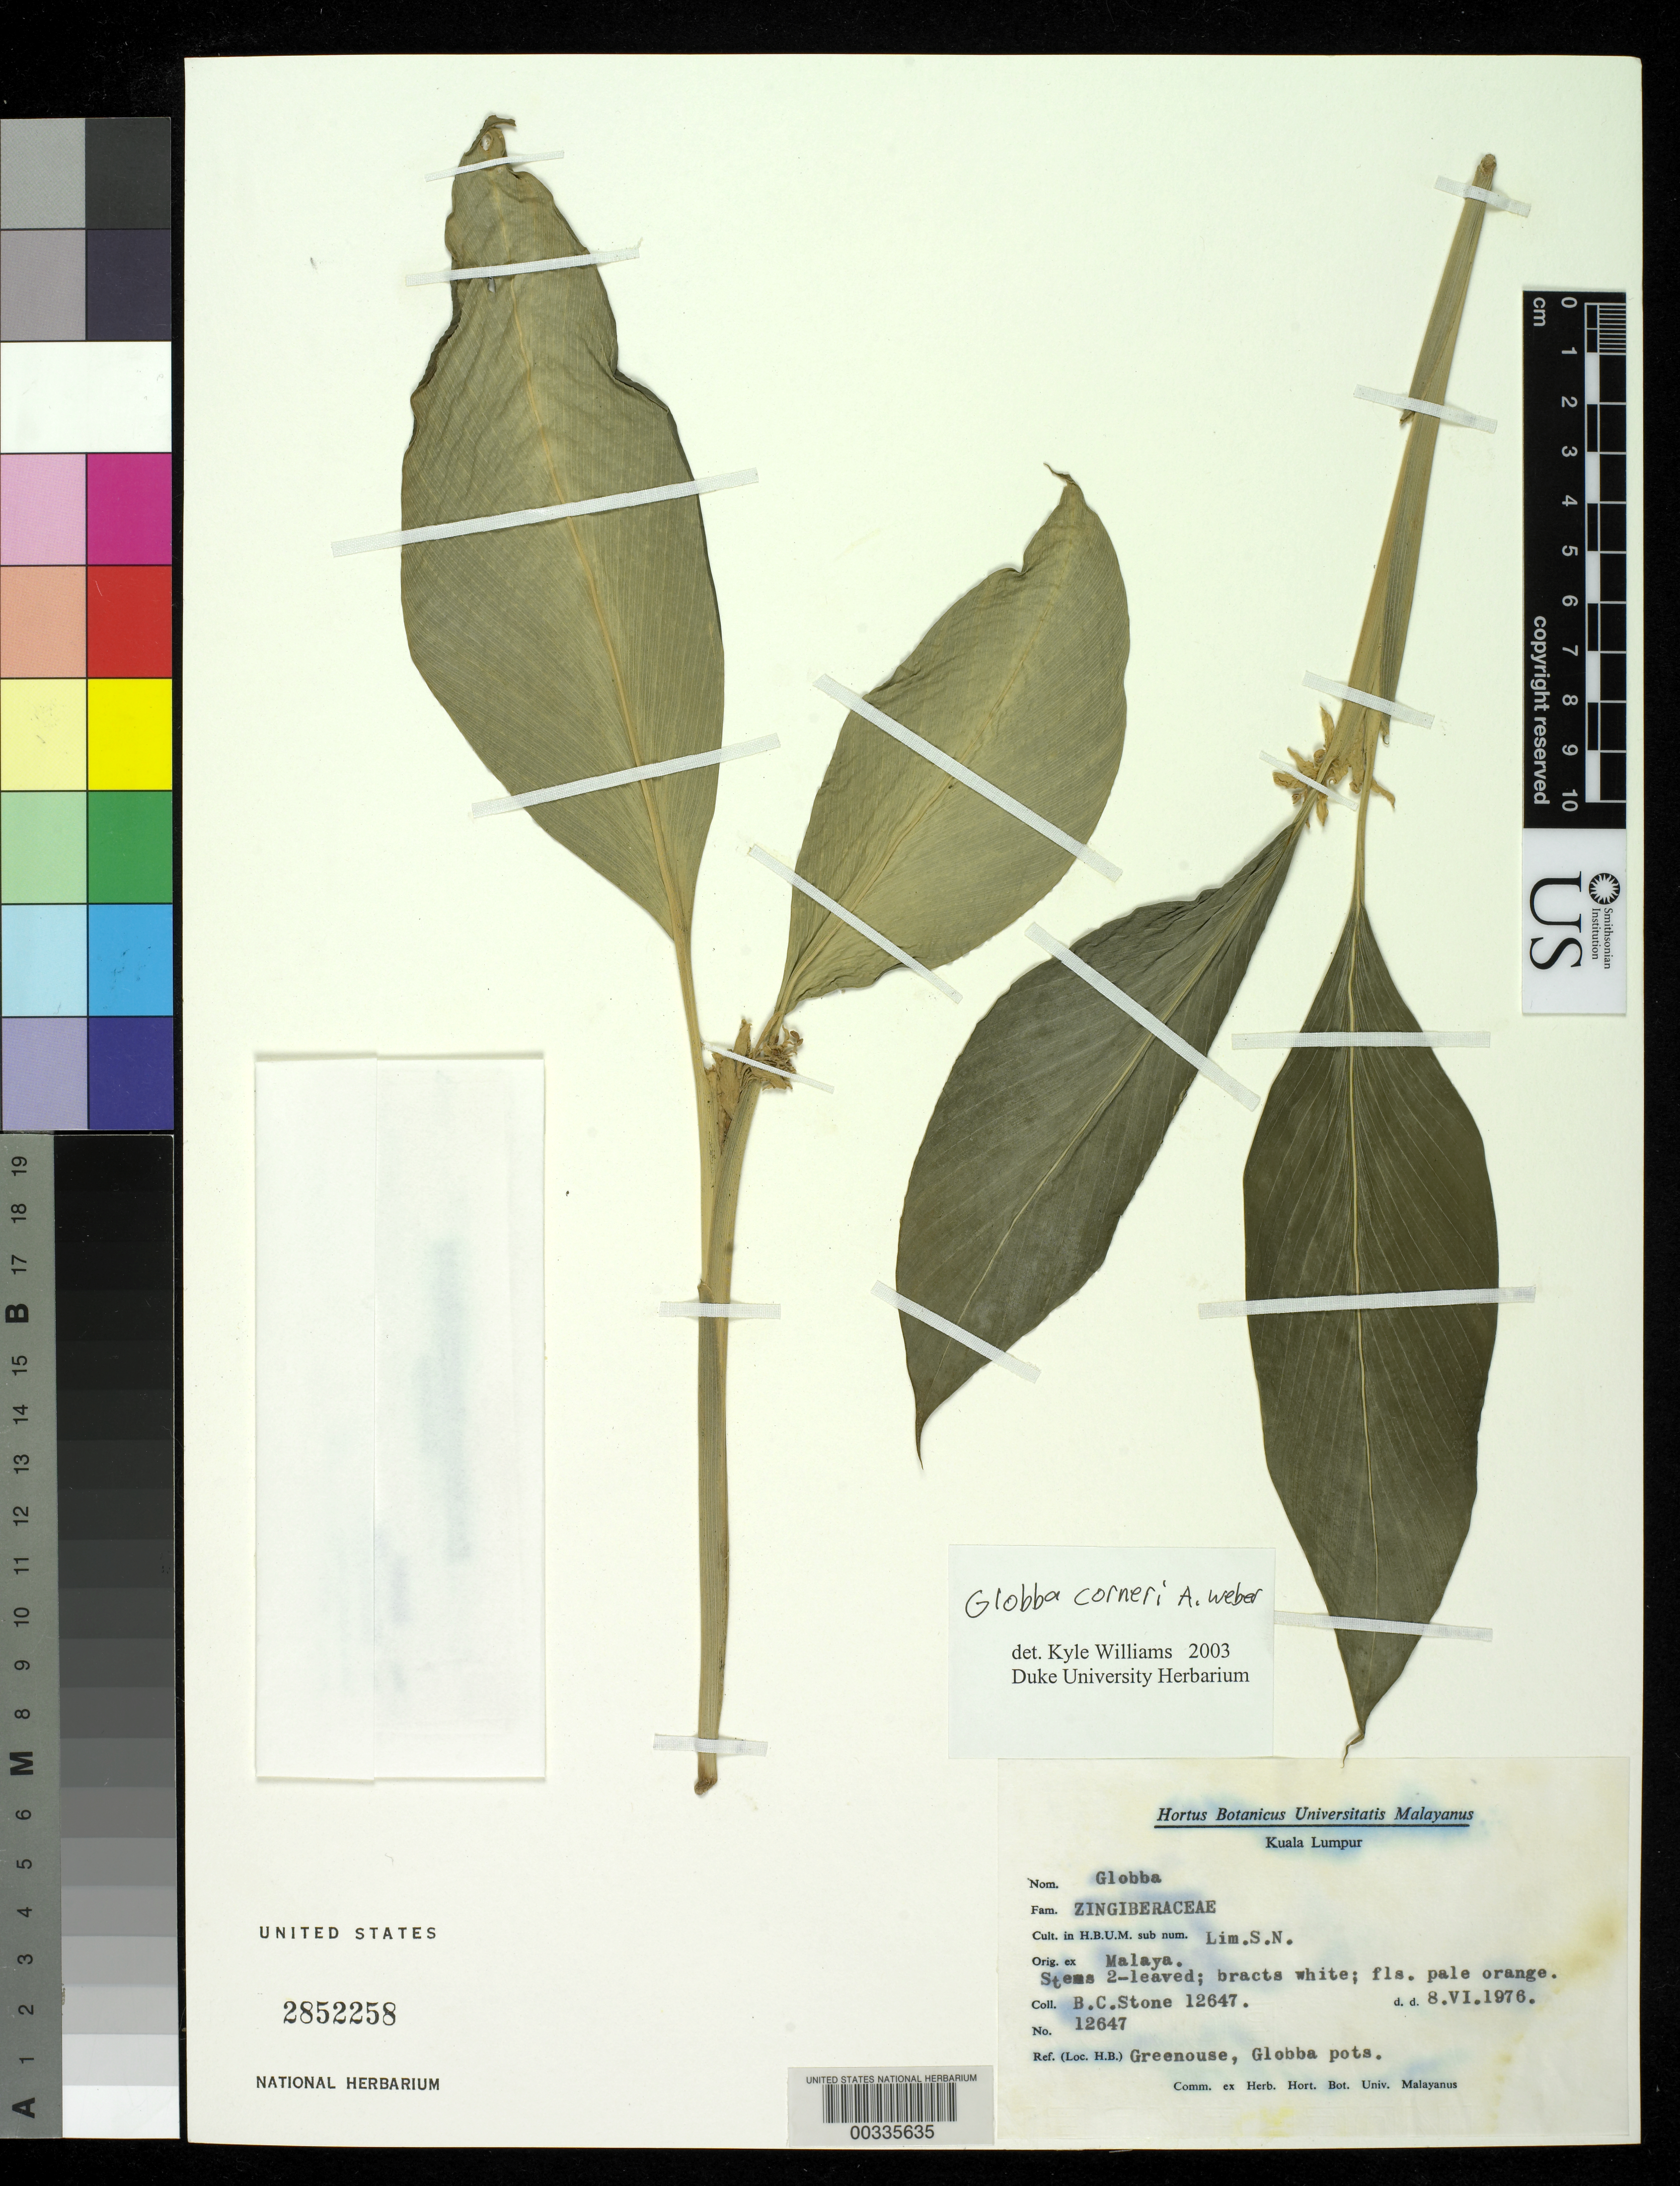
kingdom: Plantae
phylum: Tracheophyta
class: Liliopsida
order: Zingiberales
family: Zingiberaceae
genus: Globba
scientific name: Globba corneri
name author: A. Weber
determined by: Williams, K. J.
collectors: B. C. Stone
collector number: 12647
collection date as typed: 08 Jun 1976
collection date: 1976-06-08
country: Malaysia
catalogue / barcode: US 2852258